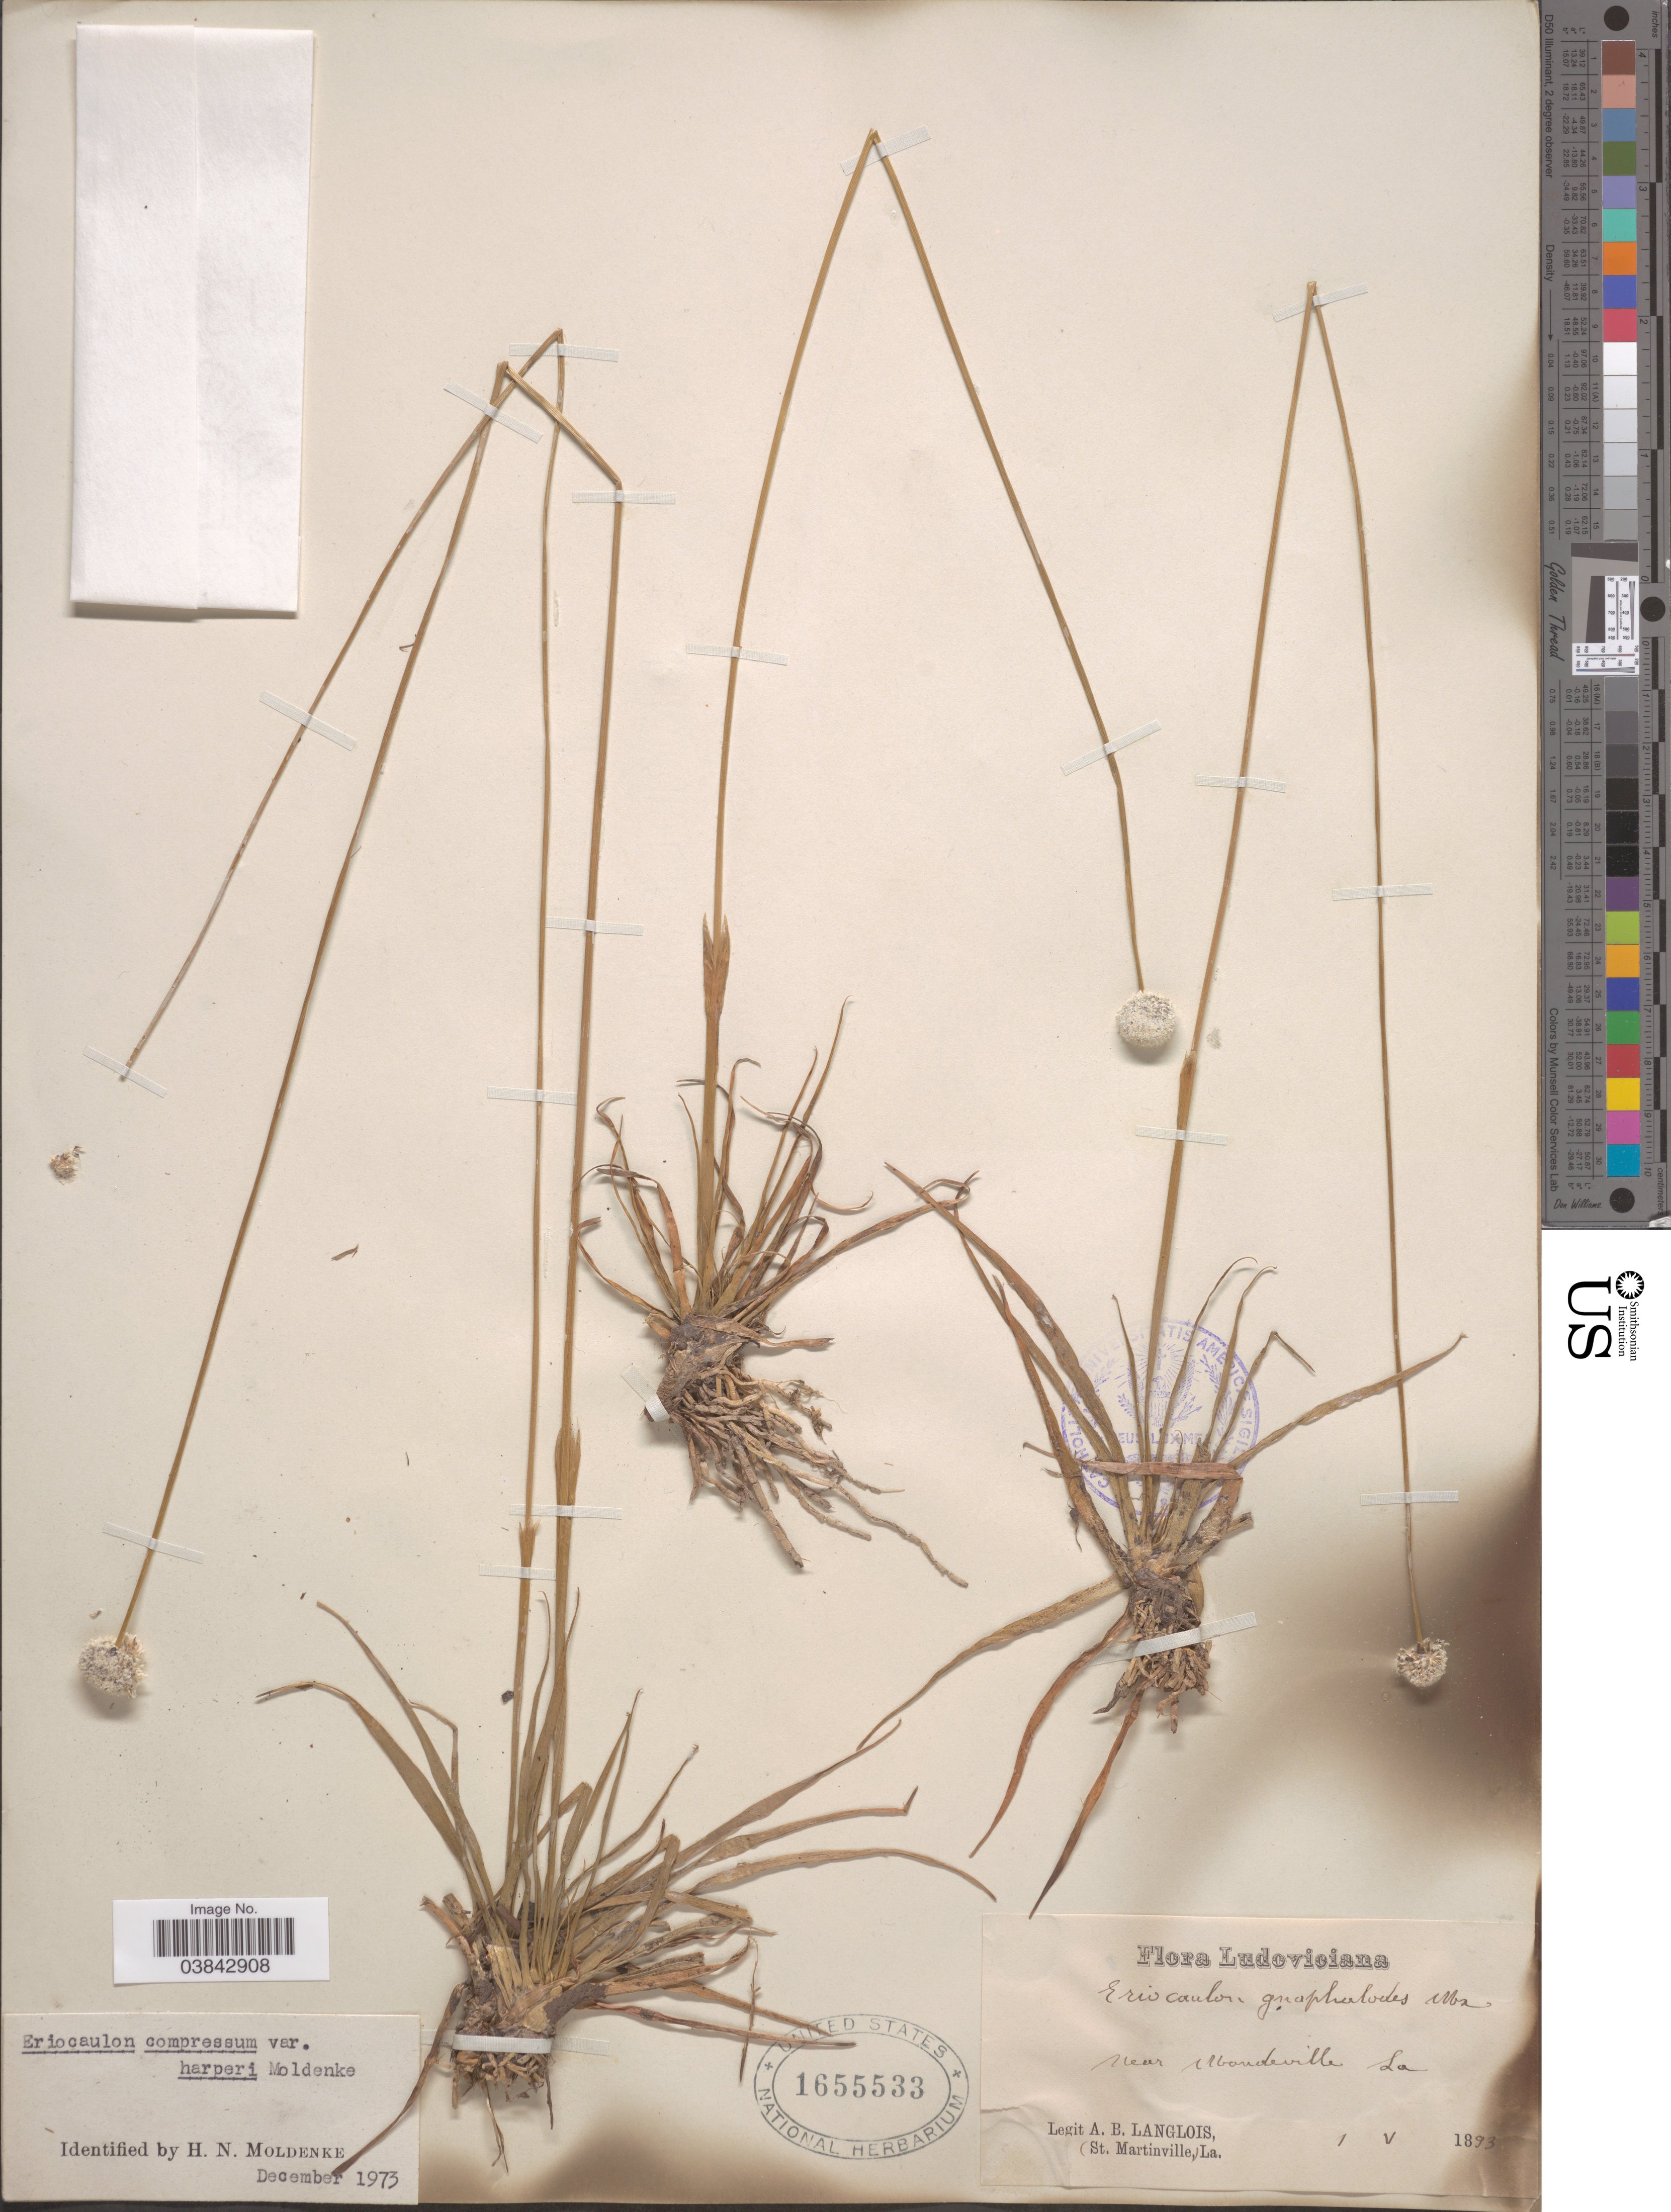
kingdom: Plantae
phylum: Tracheophyta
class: Liliopsida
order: Poales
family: Eriocaulaceae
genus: Eriocaulon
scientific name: Eriocaulon compressum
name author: Lam.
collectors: A. Langlois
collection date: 1893-05-01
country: United States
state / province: Louisiana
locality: Ludoviciana. Near Mandeville.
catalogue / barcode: US 1655533